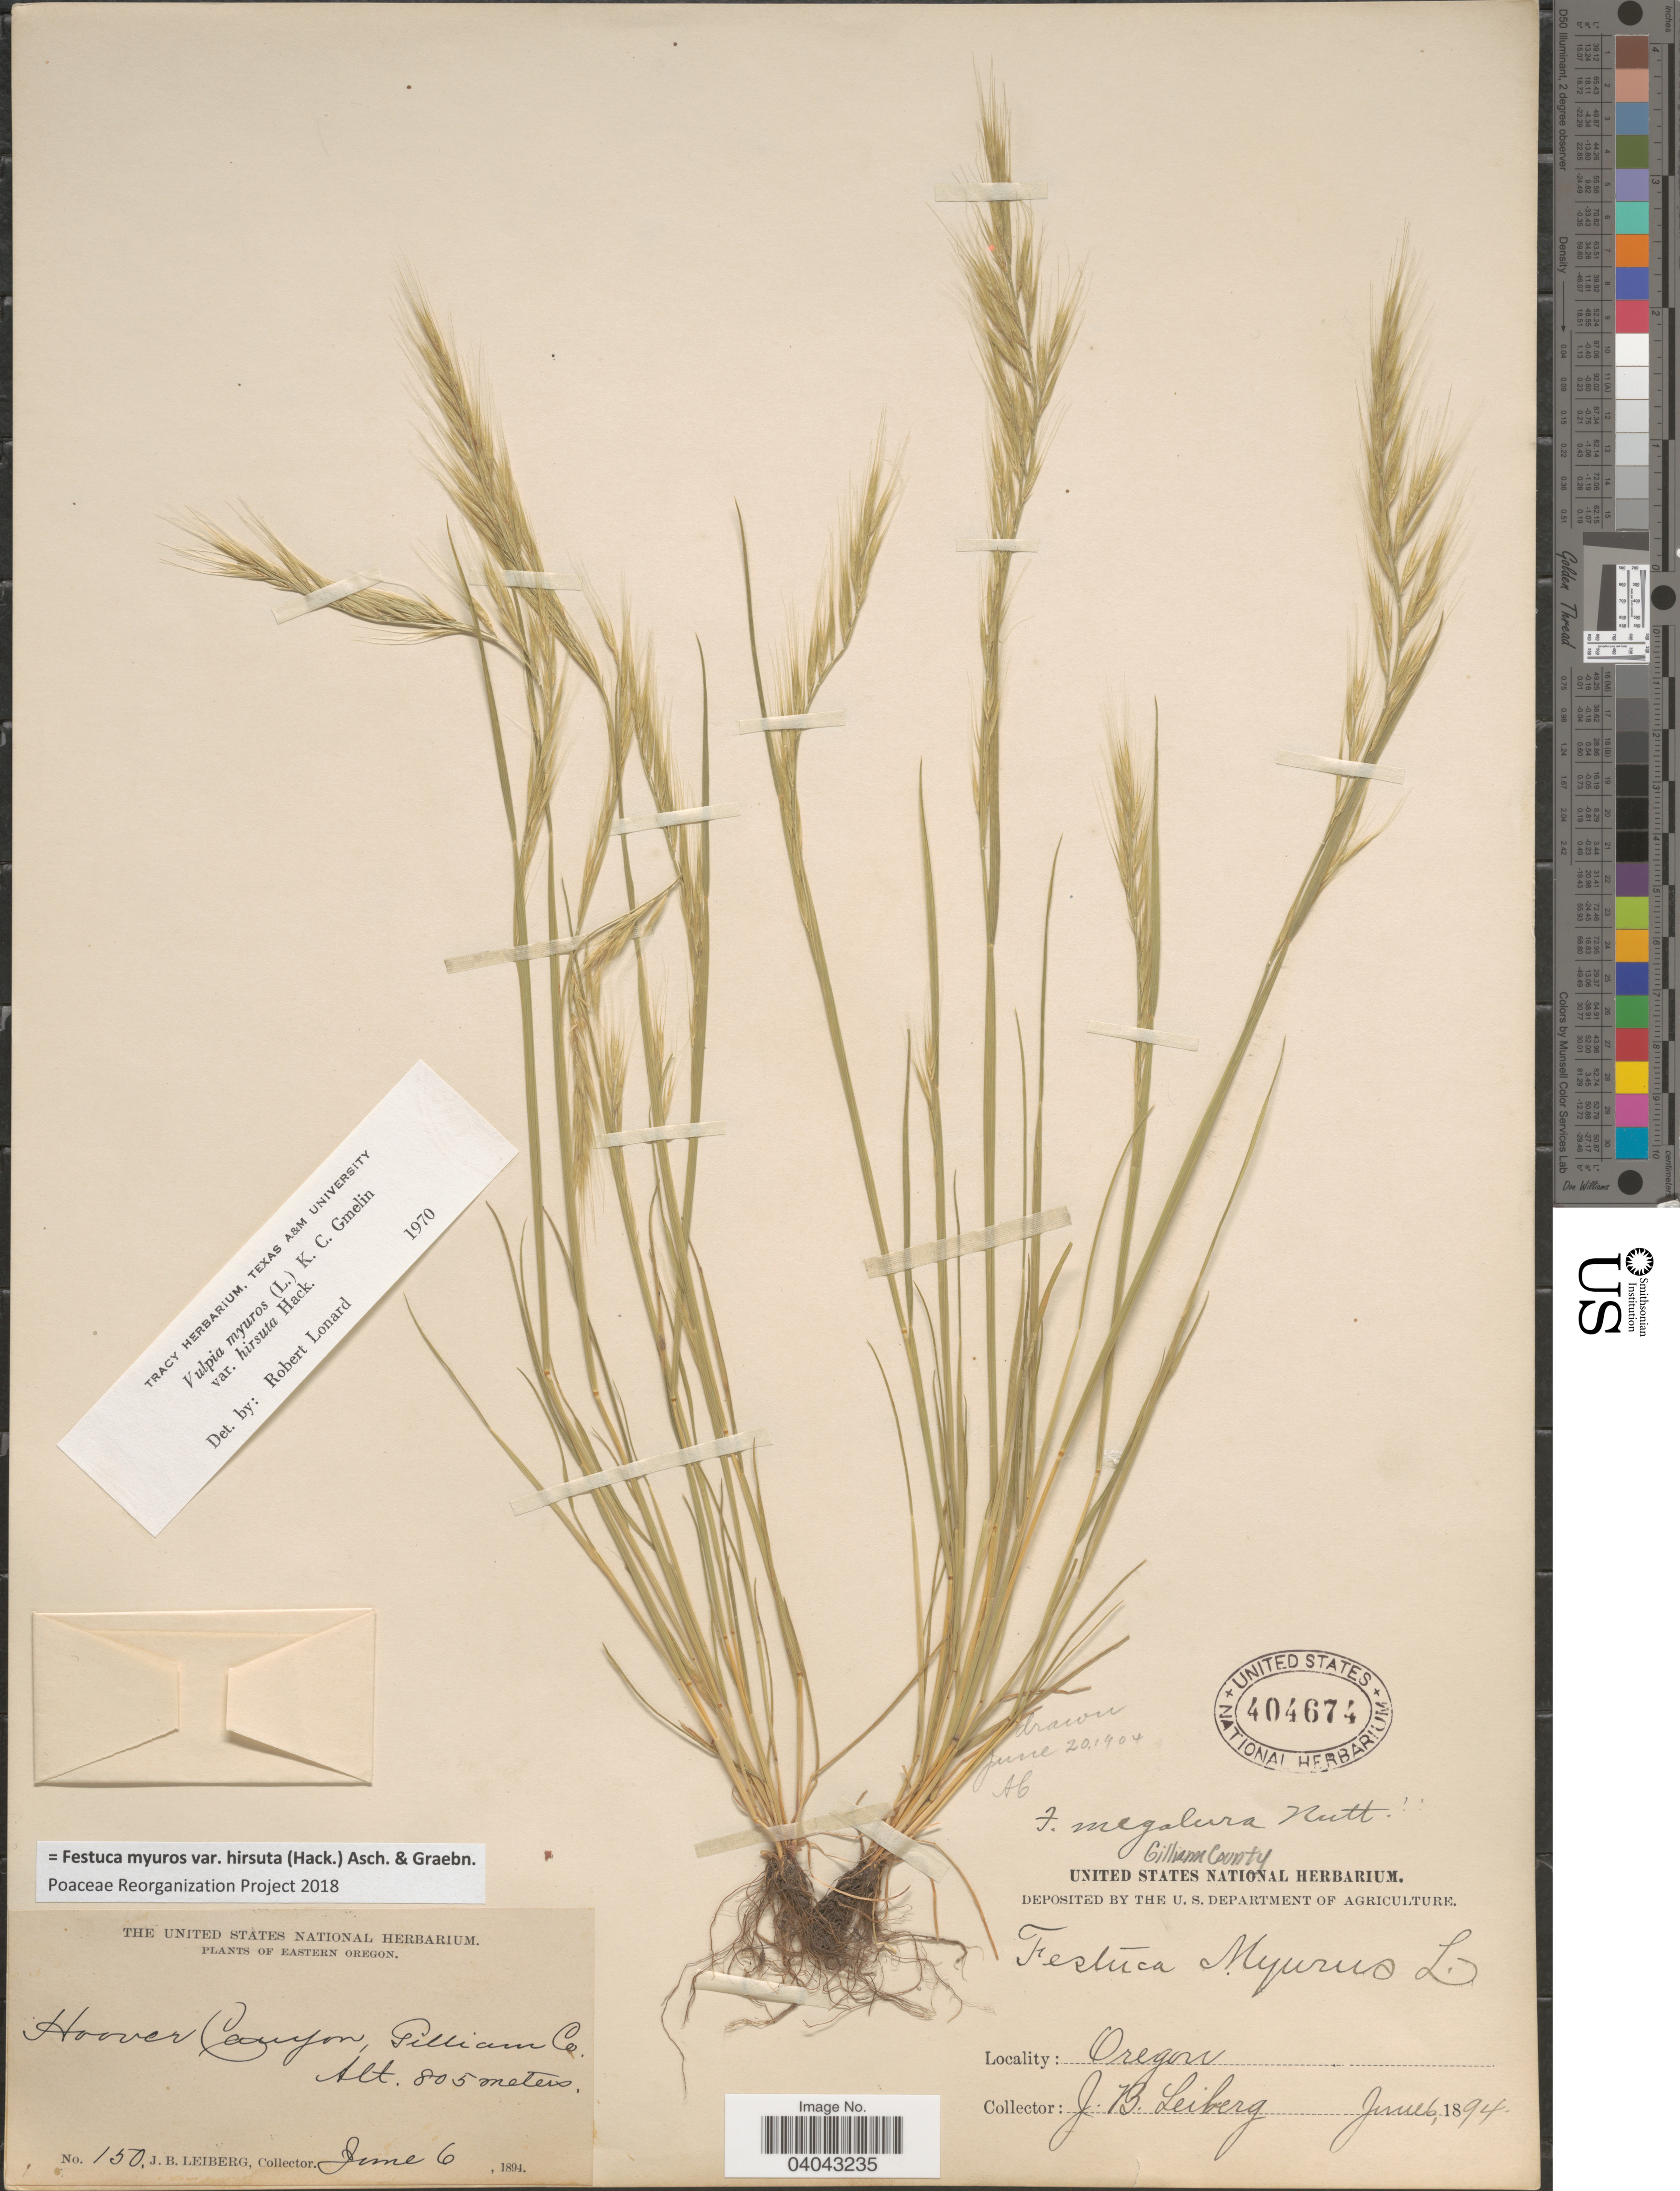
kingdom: Plantae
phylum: Tracheophyta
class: Liliopsida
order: Poales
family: Poaceae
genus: Festuca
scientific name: Festuca myuros var. hirsuta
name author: (Hack.) Asch. & Graebn.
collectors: J. B. Leiberg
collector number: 150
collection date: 1894-06-06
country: United States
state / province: Oregon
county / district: Gilliam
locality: Eastern Oregon. Hoover Canyon, Gilliam Co. Gilliam County.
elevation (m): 805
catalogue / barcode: US 404674